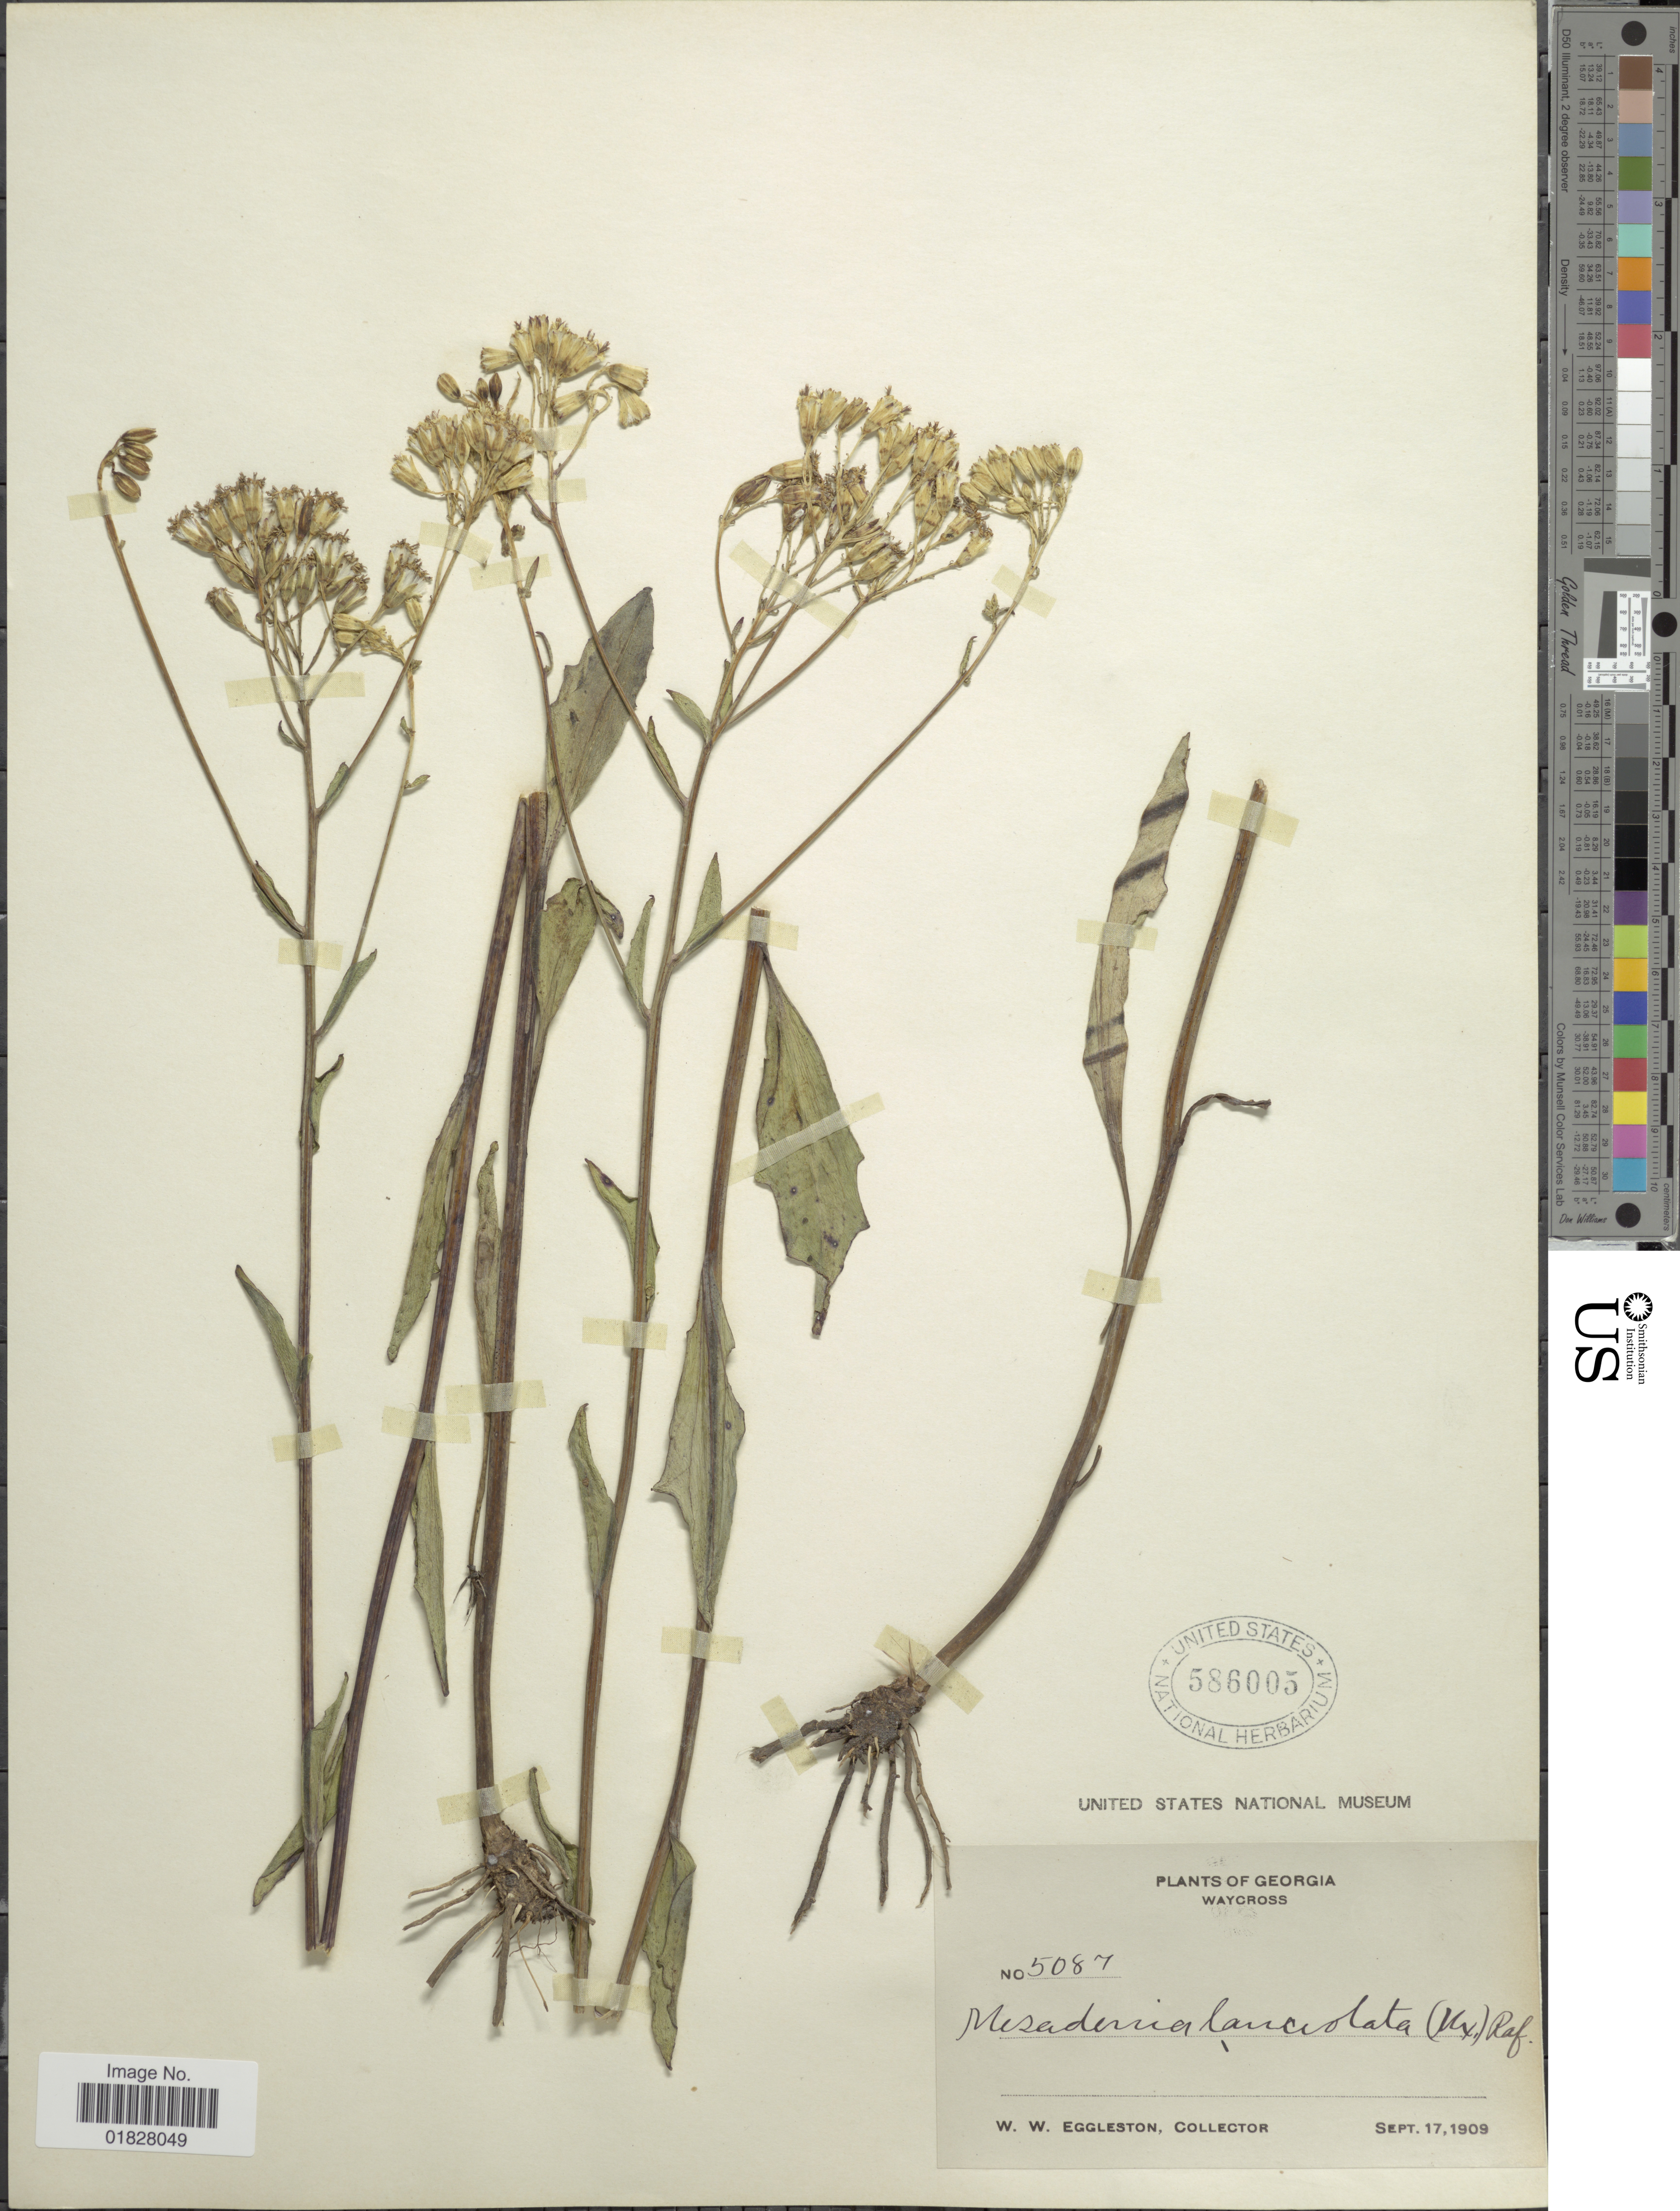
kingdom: Plantae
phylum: Tracheophyta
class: Magnoliopsida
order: Asterales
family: Asteraceae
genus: Arnoglossum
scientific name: Arnoglossum ovatum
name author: (Walter) H. Rob.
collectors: W. W. Eggleston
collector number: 5087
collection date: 1909-09-17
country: United States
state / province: Georgia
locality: Waycross.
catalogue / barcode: US 586005